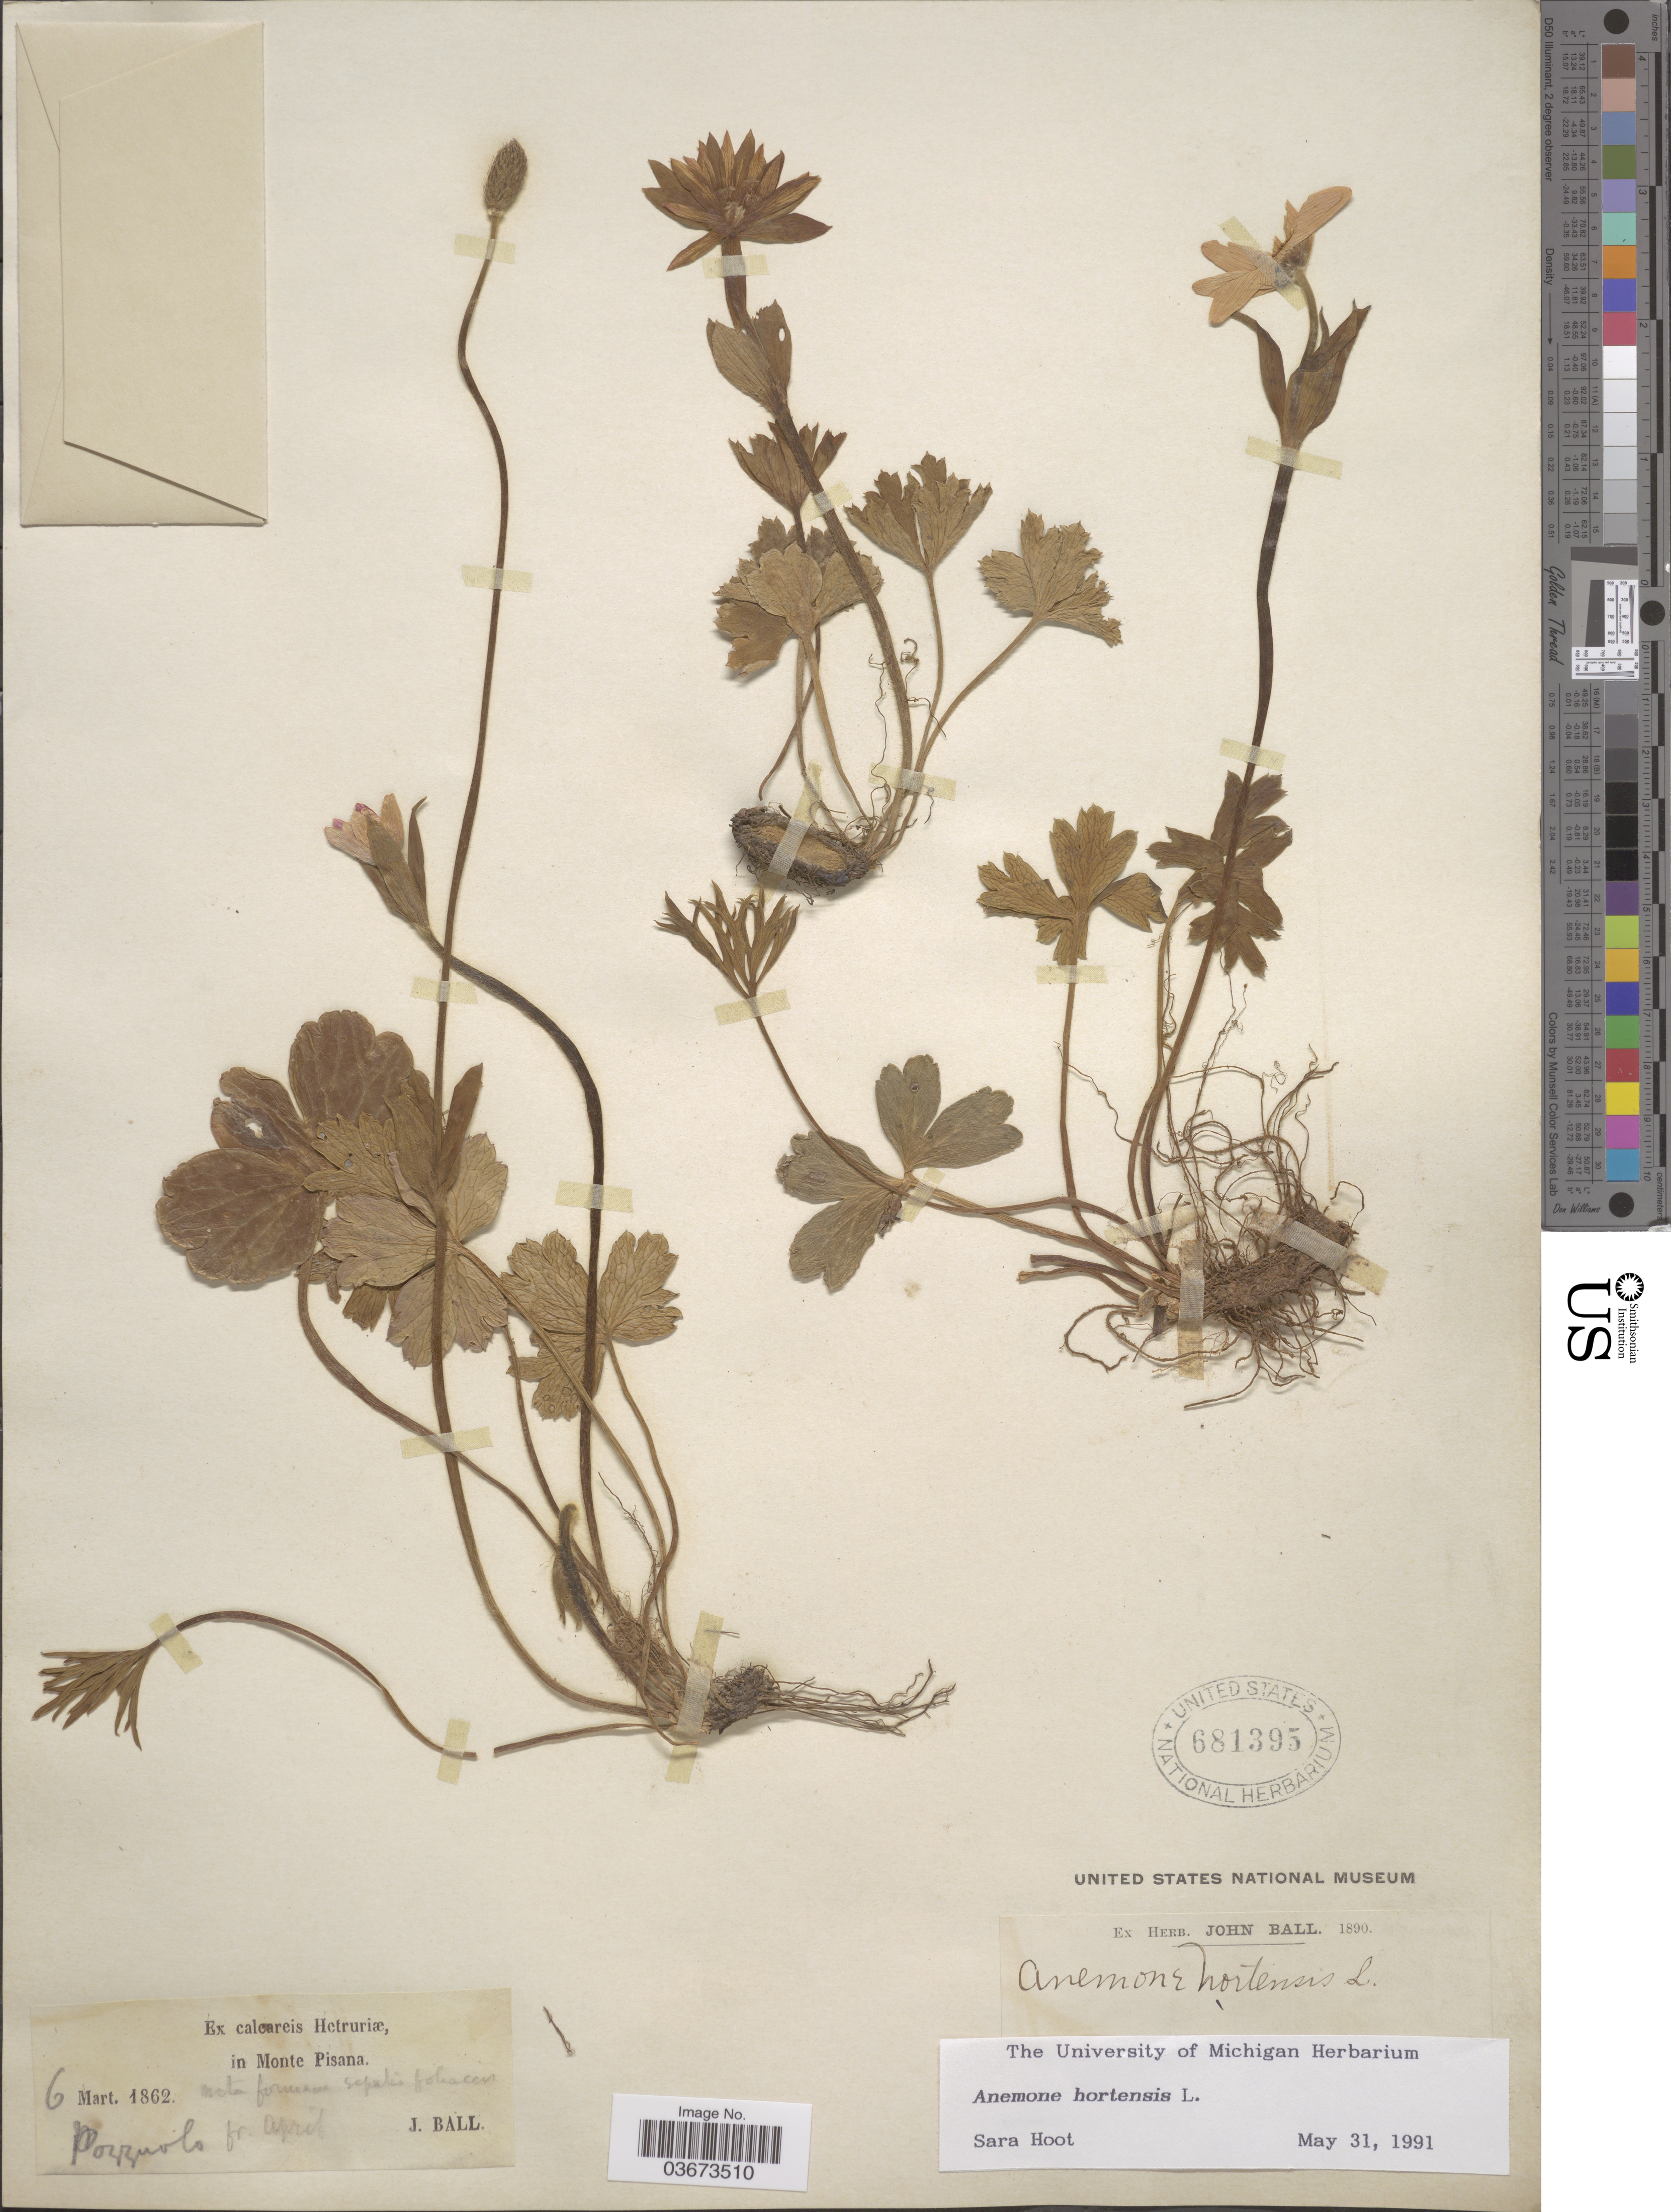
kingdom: Plantae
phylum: Tracheophyta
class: Magnoliopsida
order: Ranunculales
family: Ranunculaceae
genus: Anemone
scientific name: Anemone hortensis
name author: L.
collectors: J. Ball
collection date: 1862-03-06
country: Italy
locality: Ex calcareis Hetruriæ, in Monte Pisana. Pozzuolo.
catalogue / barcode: US 681395